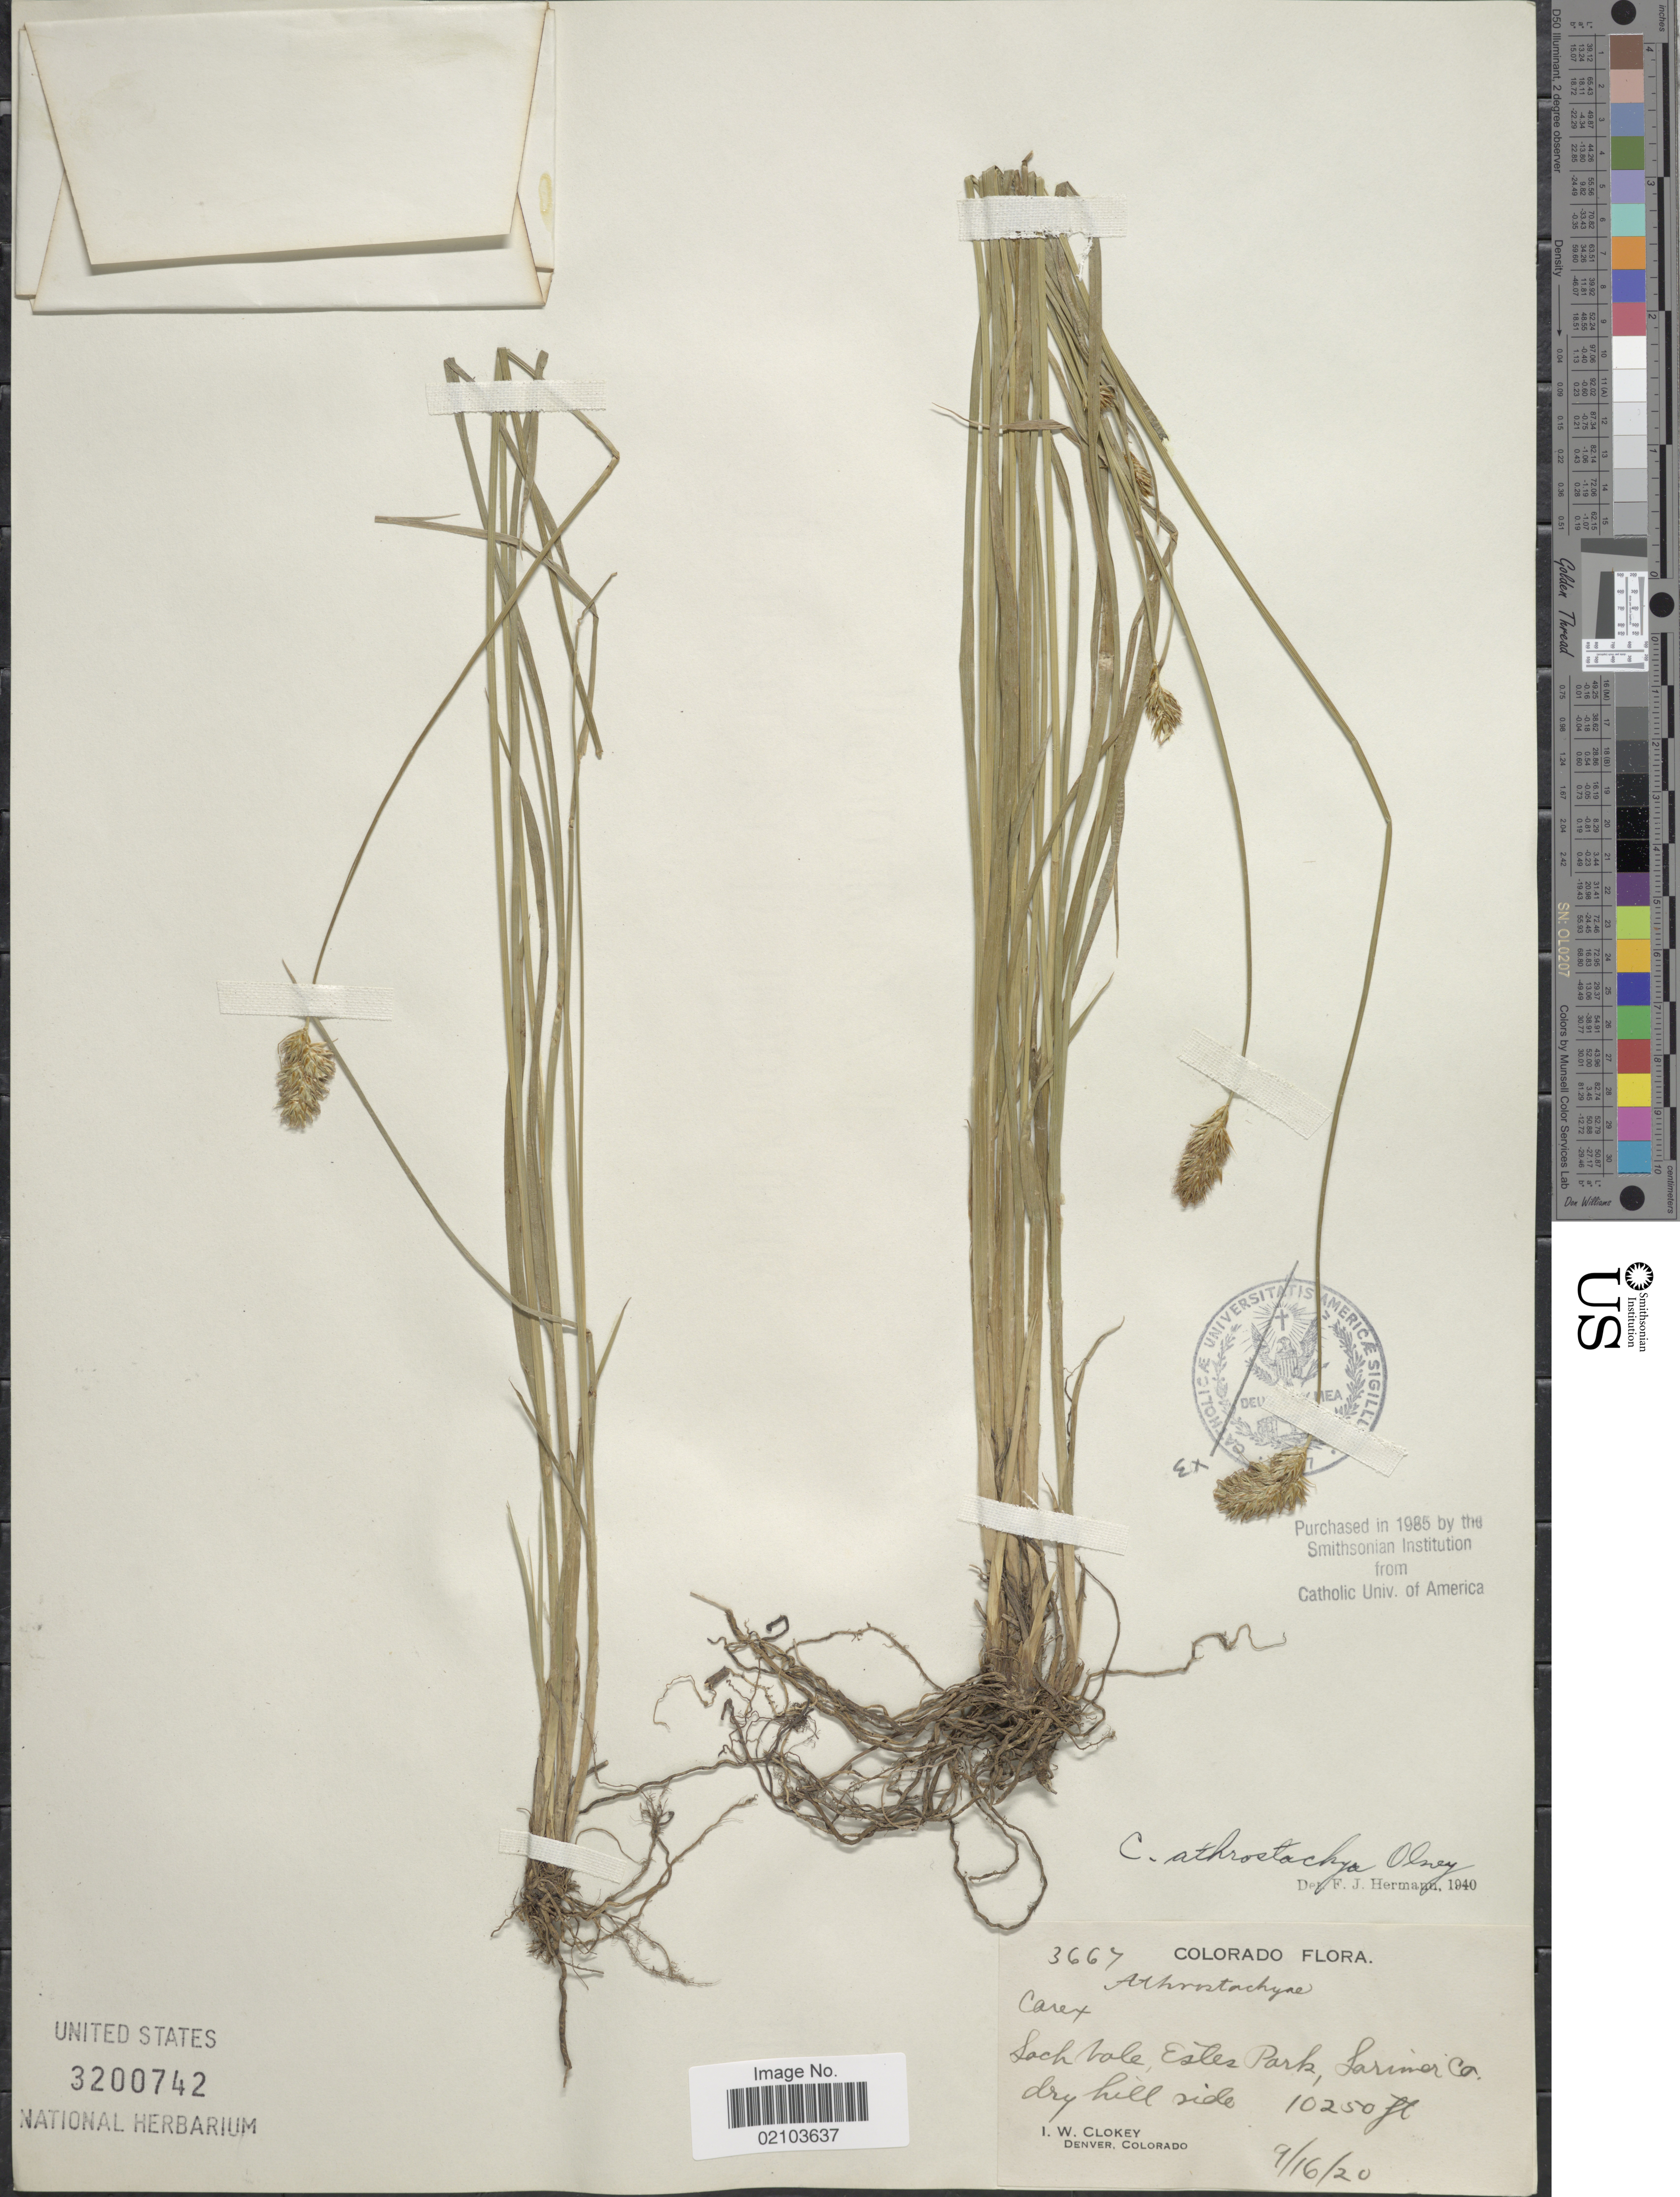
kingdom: Plantae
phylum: Tracheophyta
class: Liliopsida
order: Poales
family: Cyperaceae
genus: Carex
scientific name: Carex athrostachya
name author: Olney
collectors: I. W. Clokey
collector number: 3667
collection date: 1920-09-16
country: United States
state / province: Colorado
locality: Loch Vale, Ester Park, Larimer Co.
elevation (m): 3124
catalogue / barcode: US 3200742